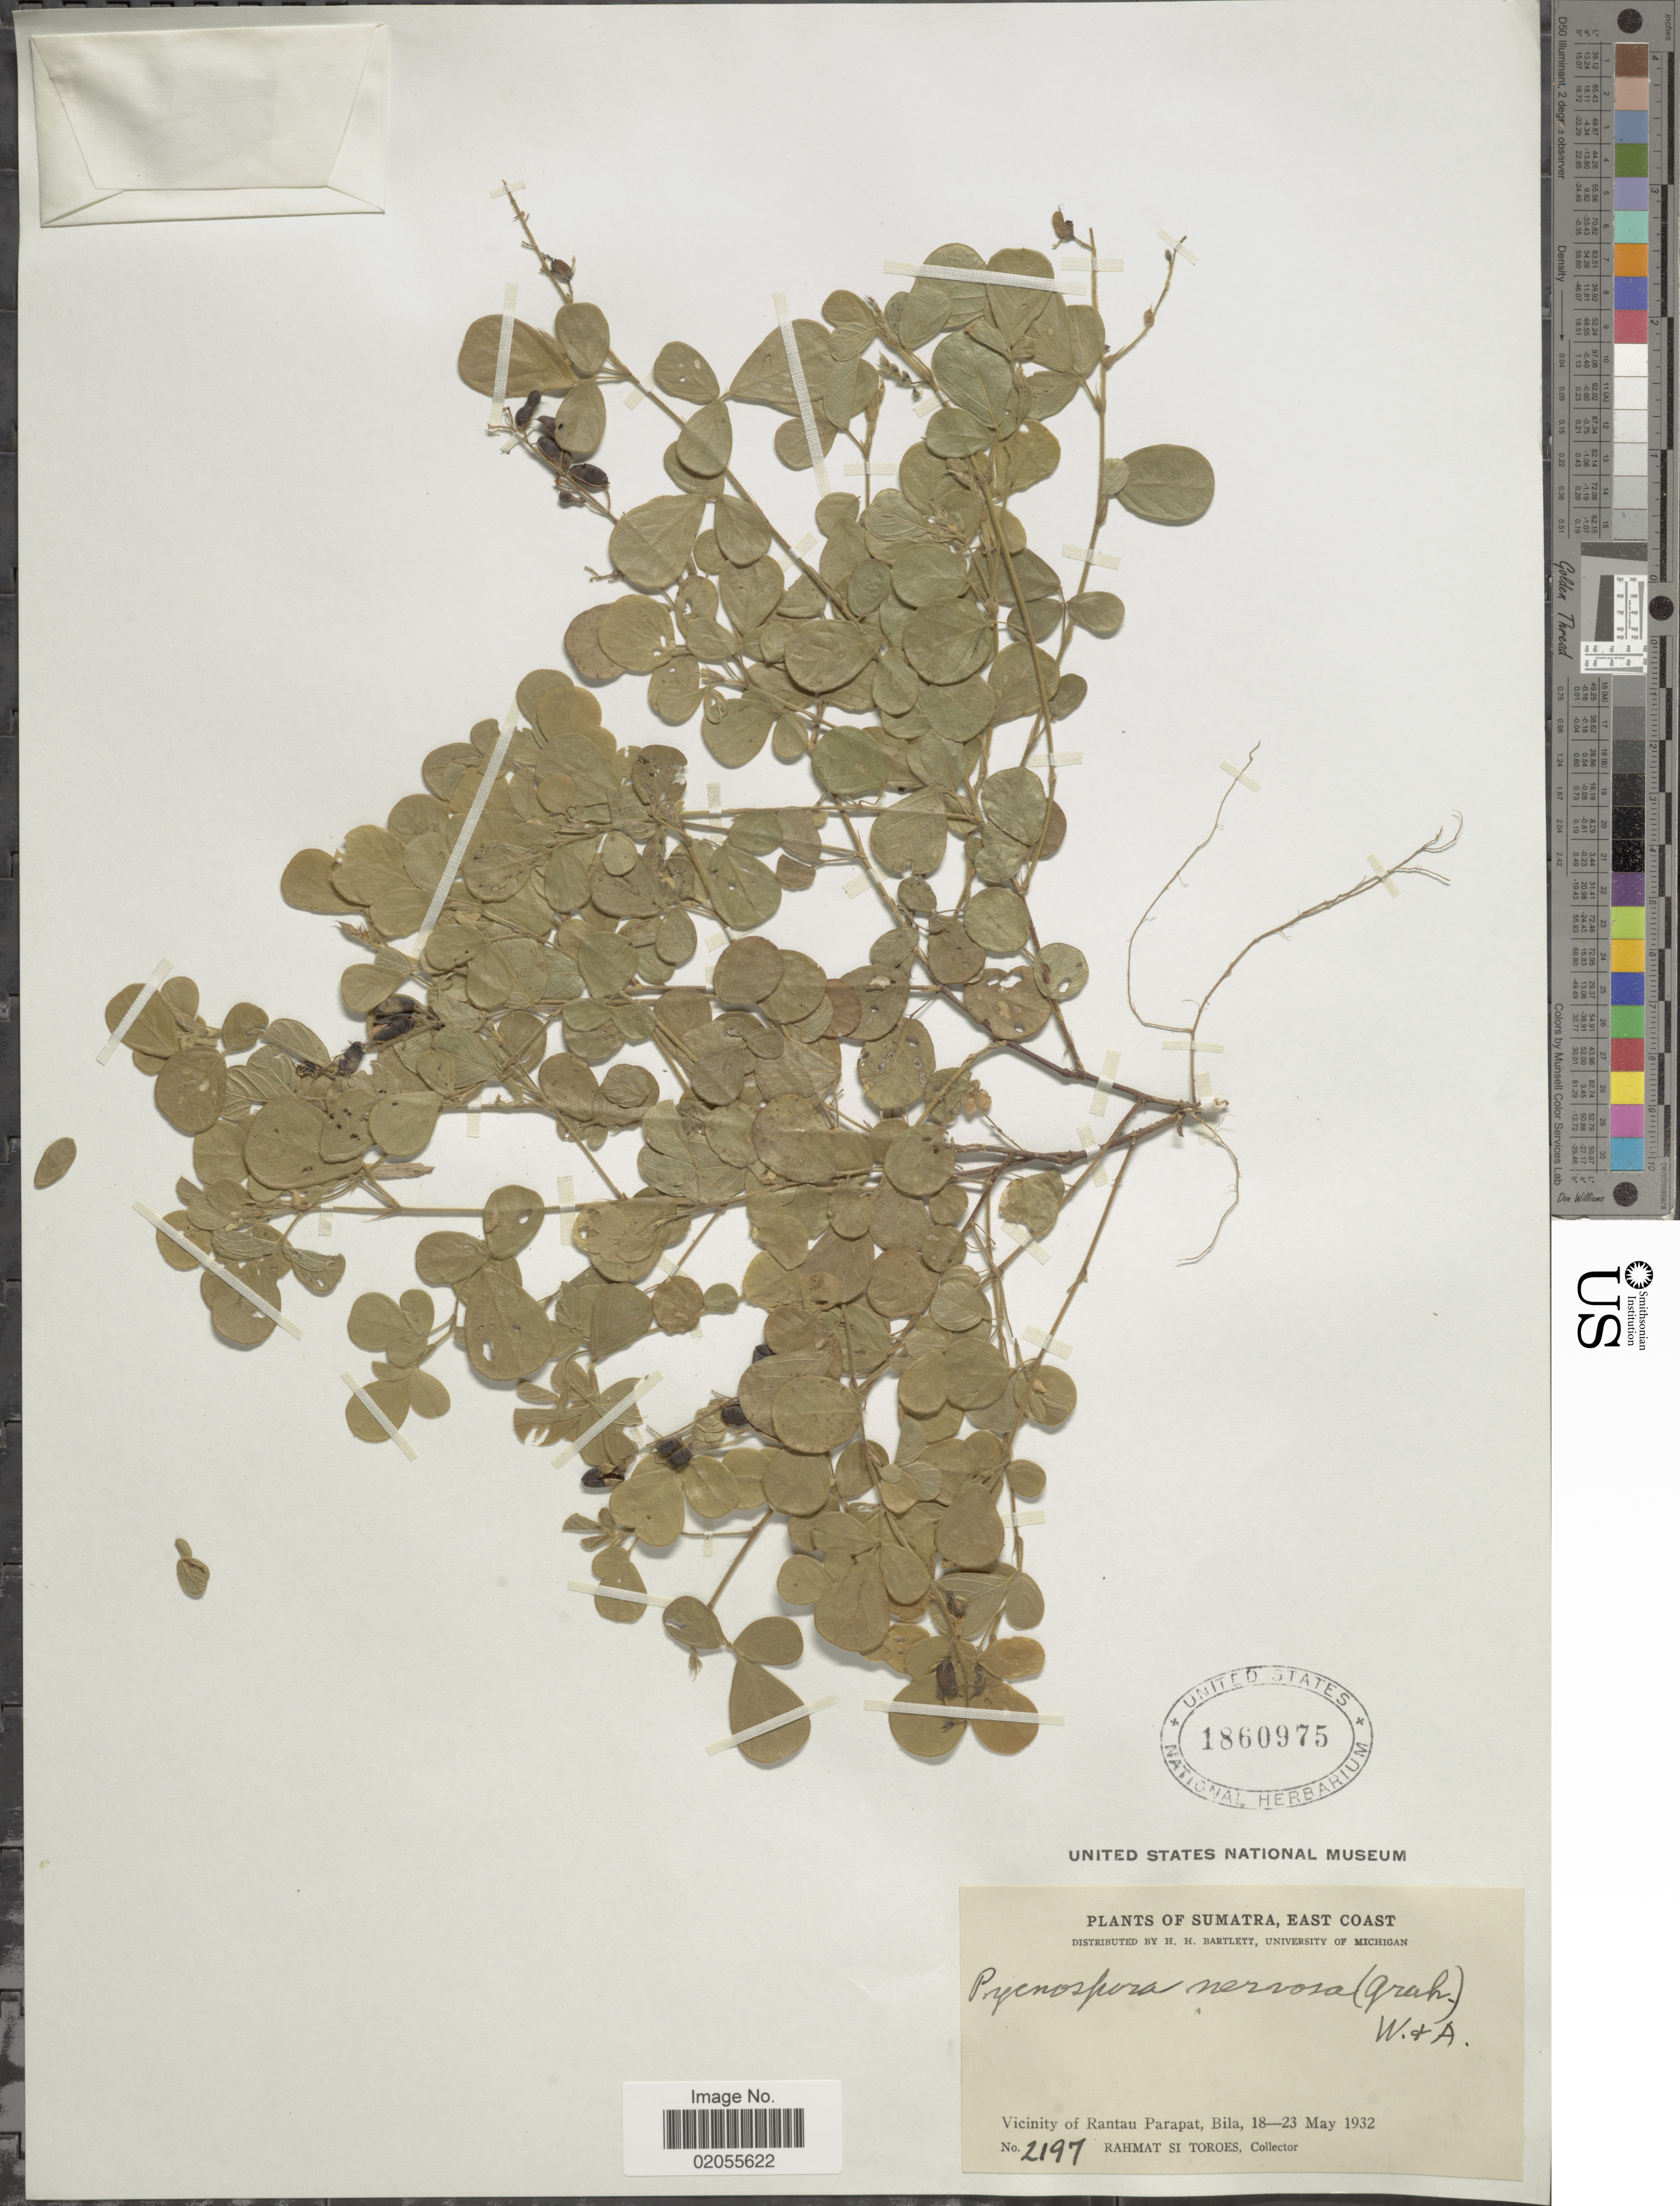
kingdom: Plantae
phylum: Tracheophyta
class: Magnoliopsida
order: Fabales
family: Fabaceae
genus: Pycnospora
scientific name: Pycnospora lutescens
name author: (Poir.) Schindl.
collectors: Rahmat Si Boeea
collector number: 2197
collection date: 1932-05-18/1932-05-23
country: Indonesia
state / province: Sumatra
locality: Vicinity of Rantau Parapat, Bila, East Coast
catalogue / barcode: US 1860975